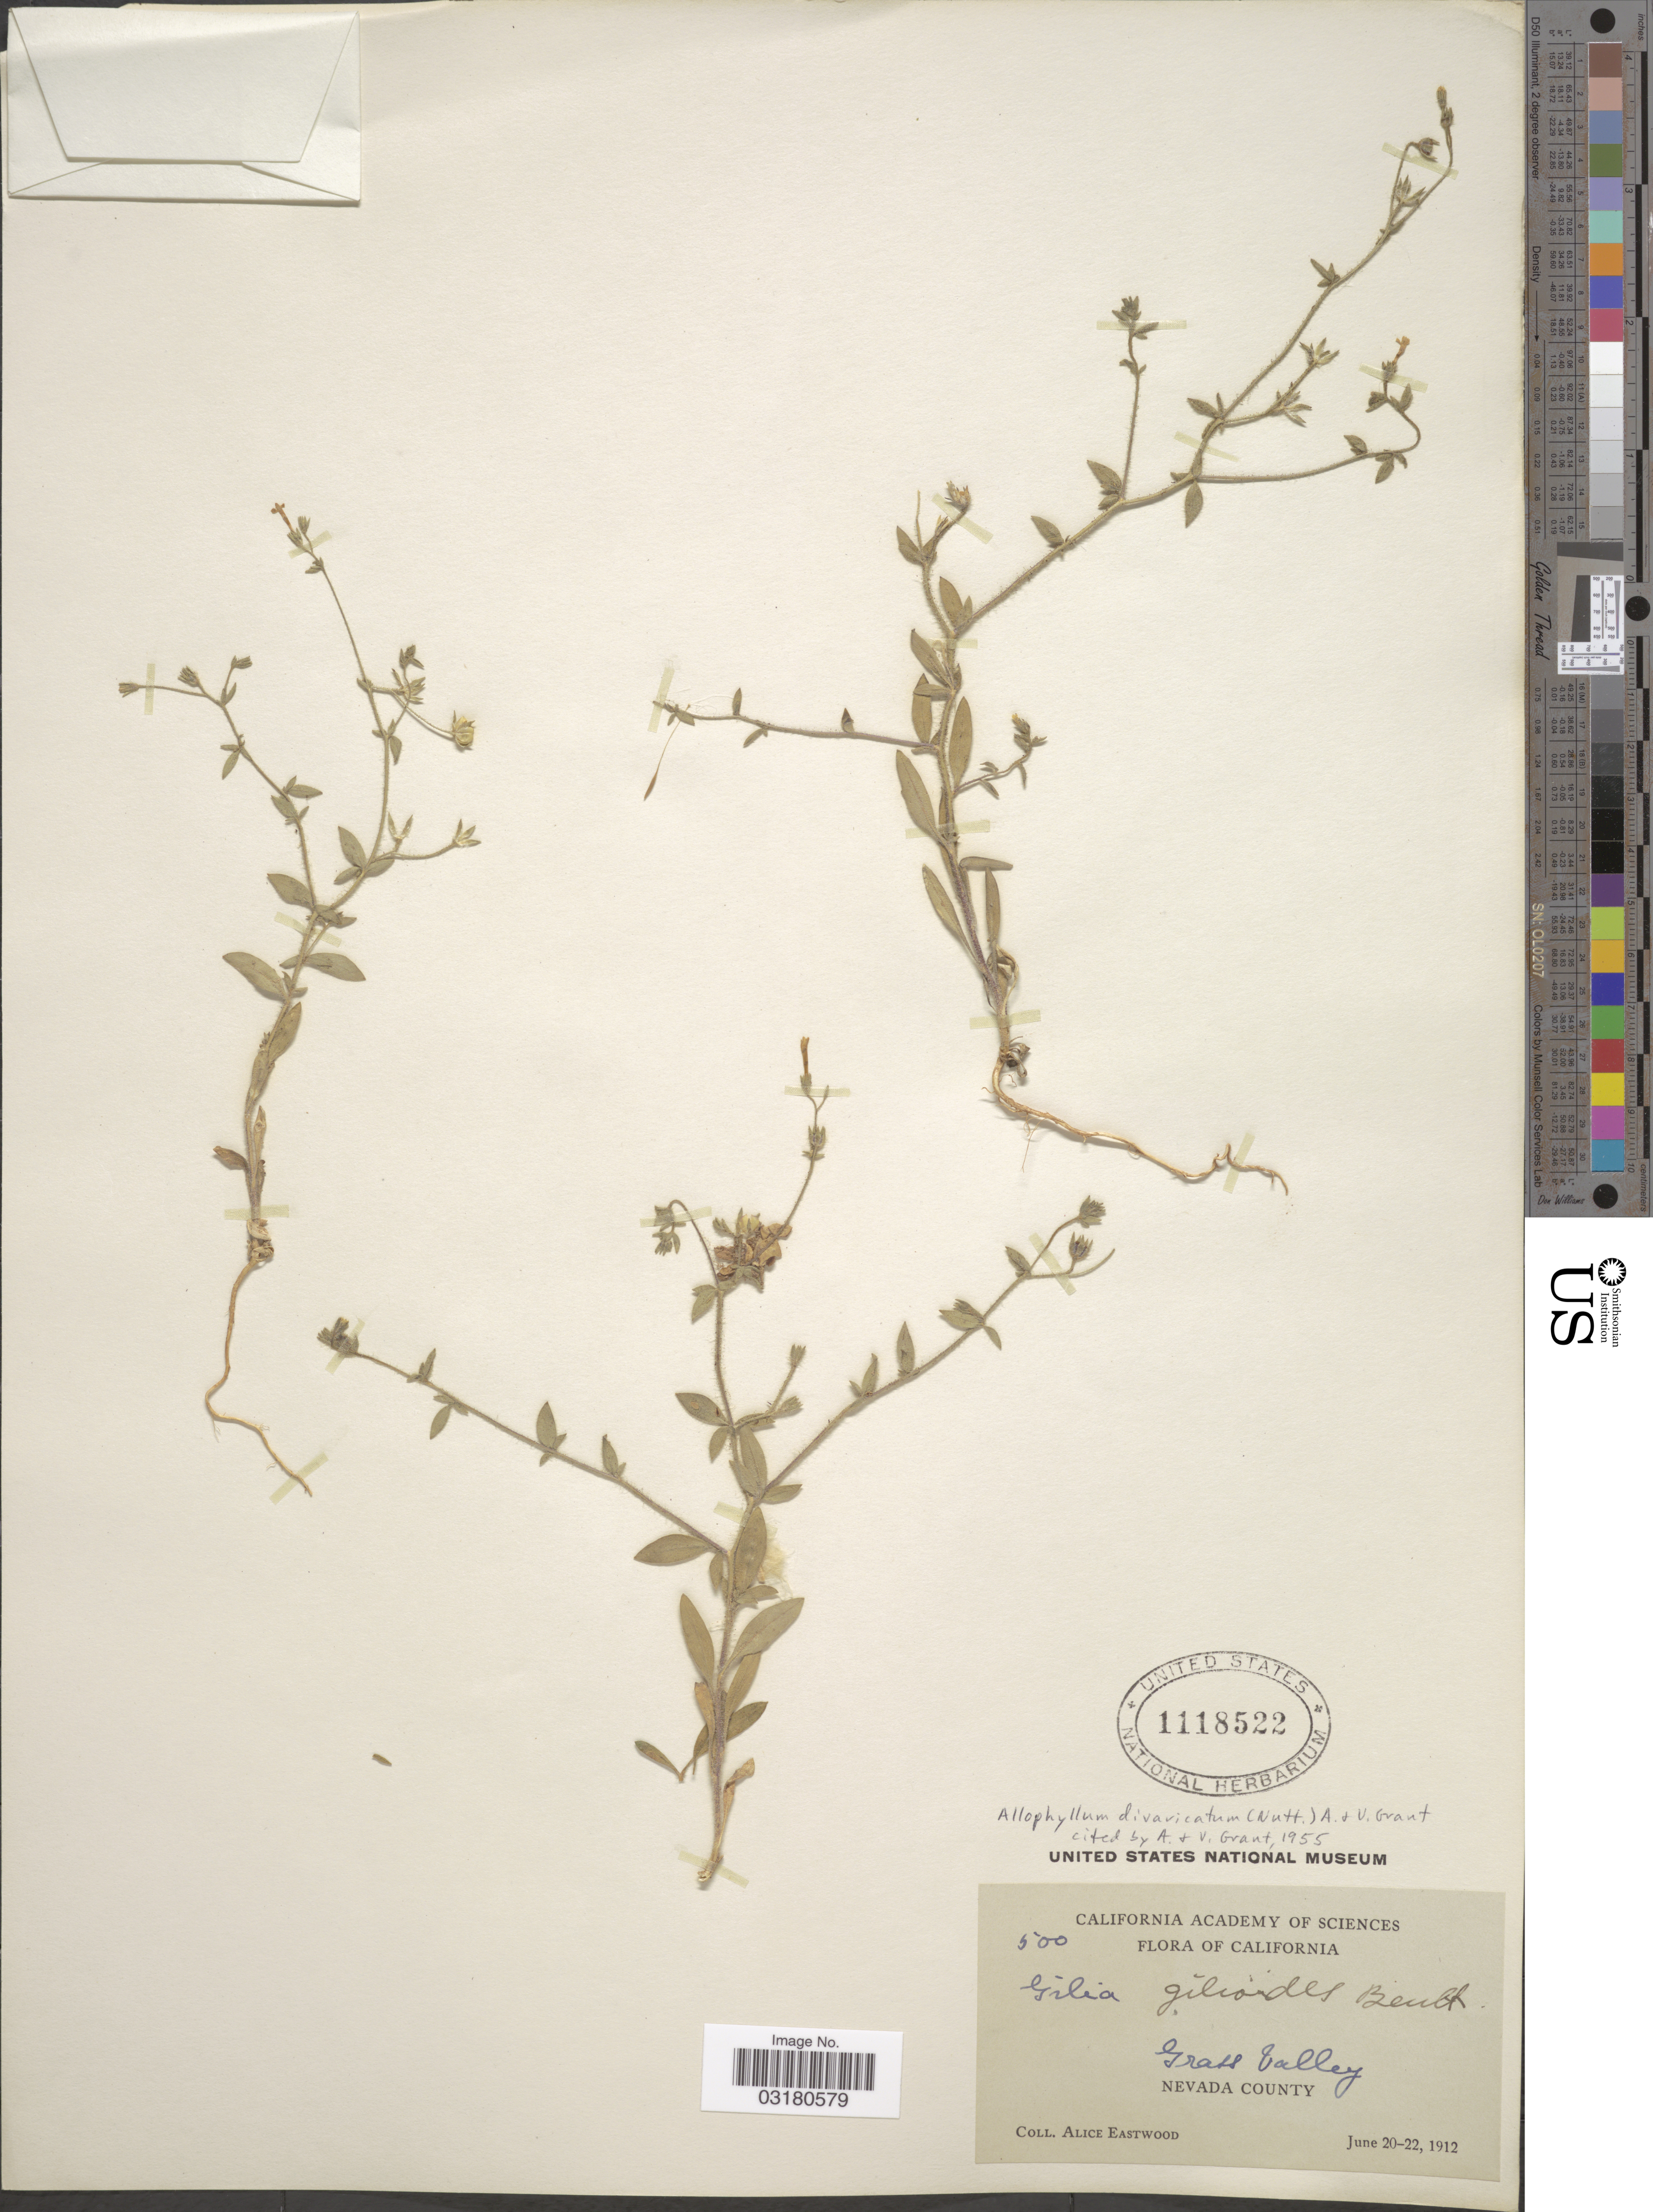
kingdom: Plantae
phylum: Tracheophyta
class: Magnoliopsida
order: Ericales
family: Polemoniaceae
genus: Allophyllum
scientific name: Allophyllum divaricatum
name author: (Nutt.) A.D. Grant & V.E. Grant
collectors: A. Eastwood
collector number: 500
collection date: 1912-06-20/1912-06-22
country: United States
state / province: California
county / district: Nevada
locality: Grass Valley. Nevada County.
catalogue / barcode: US 1118522